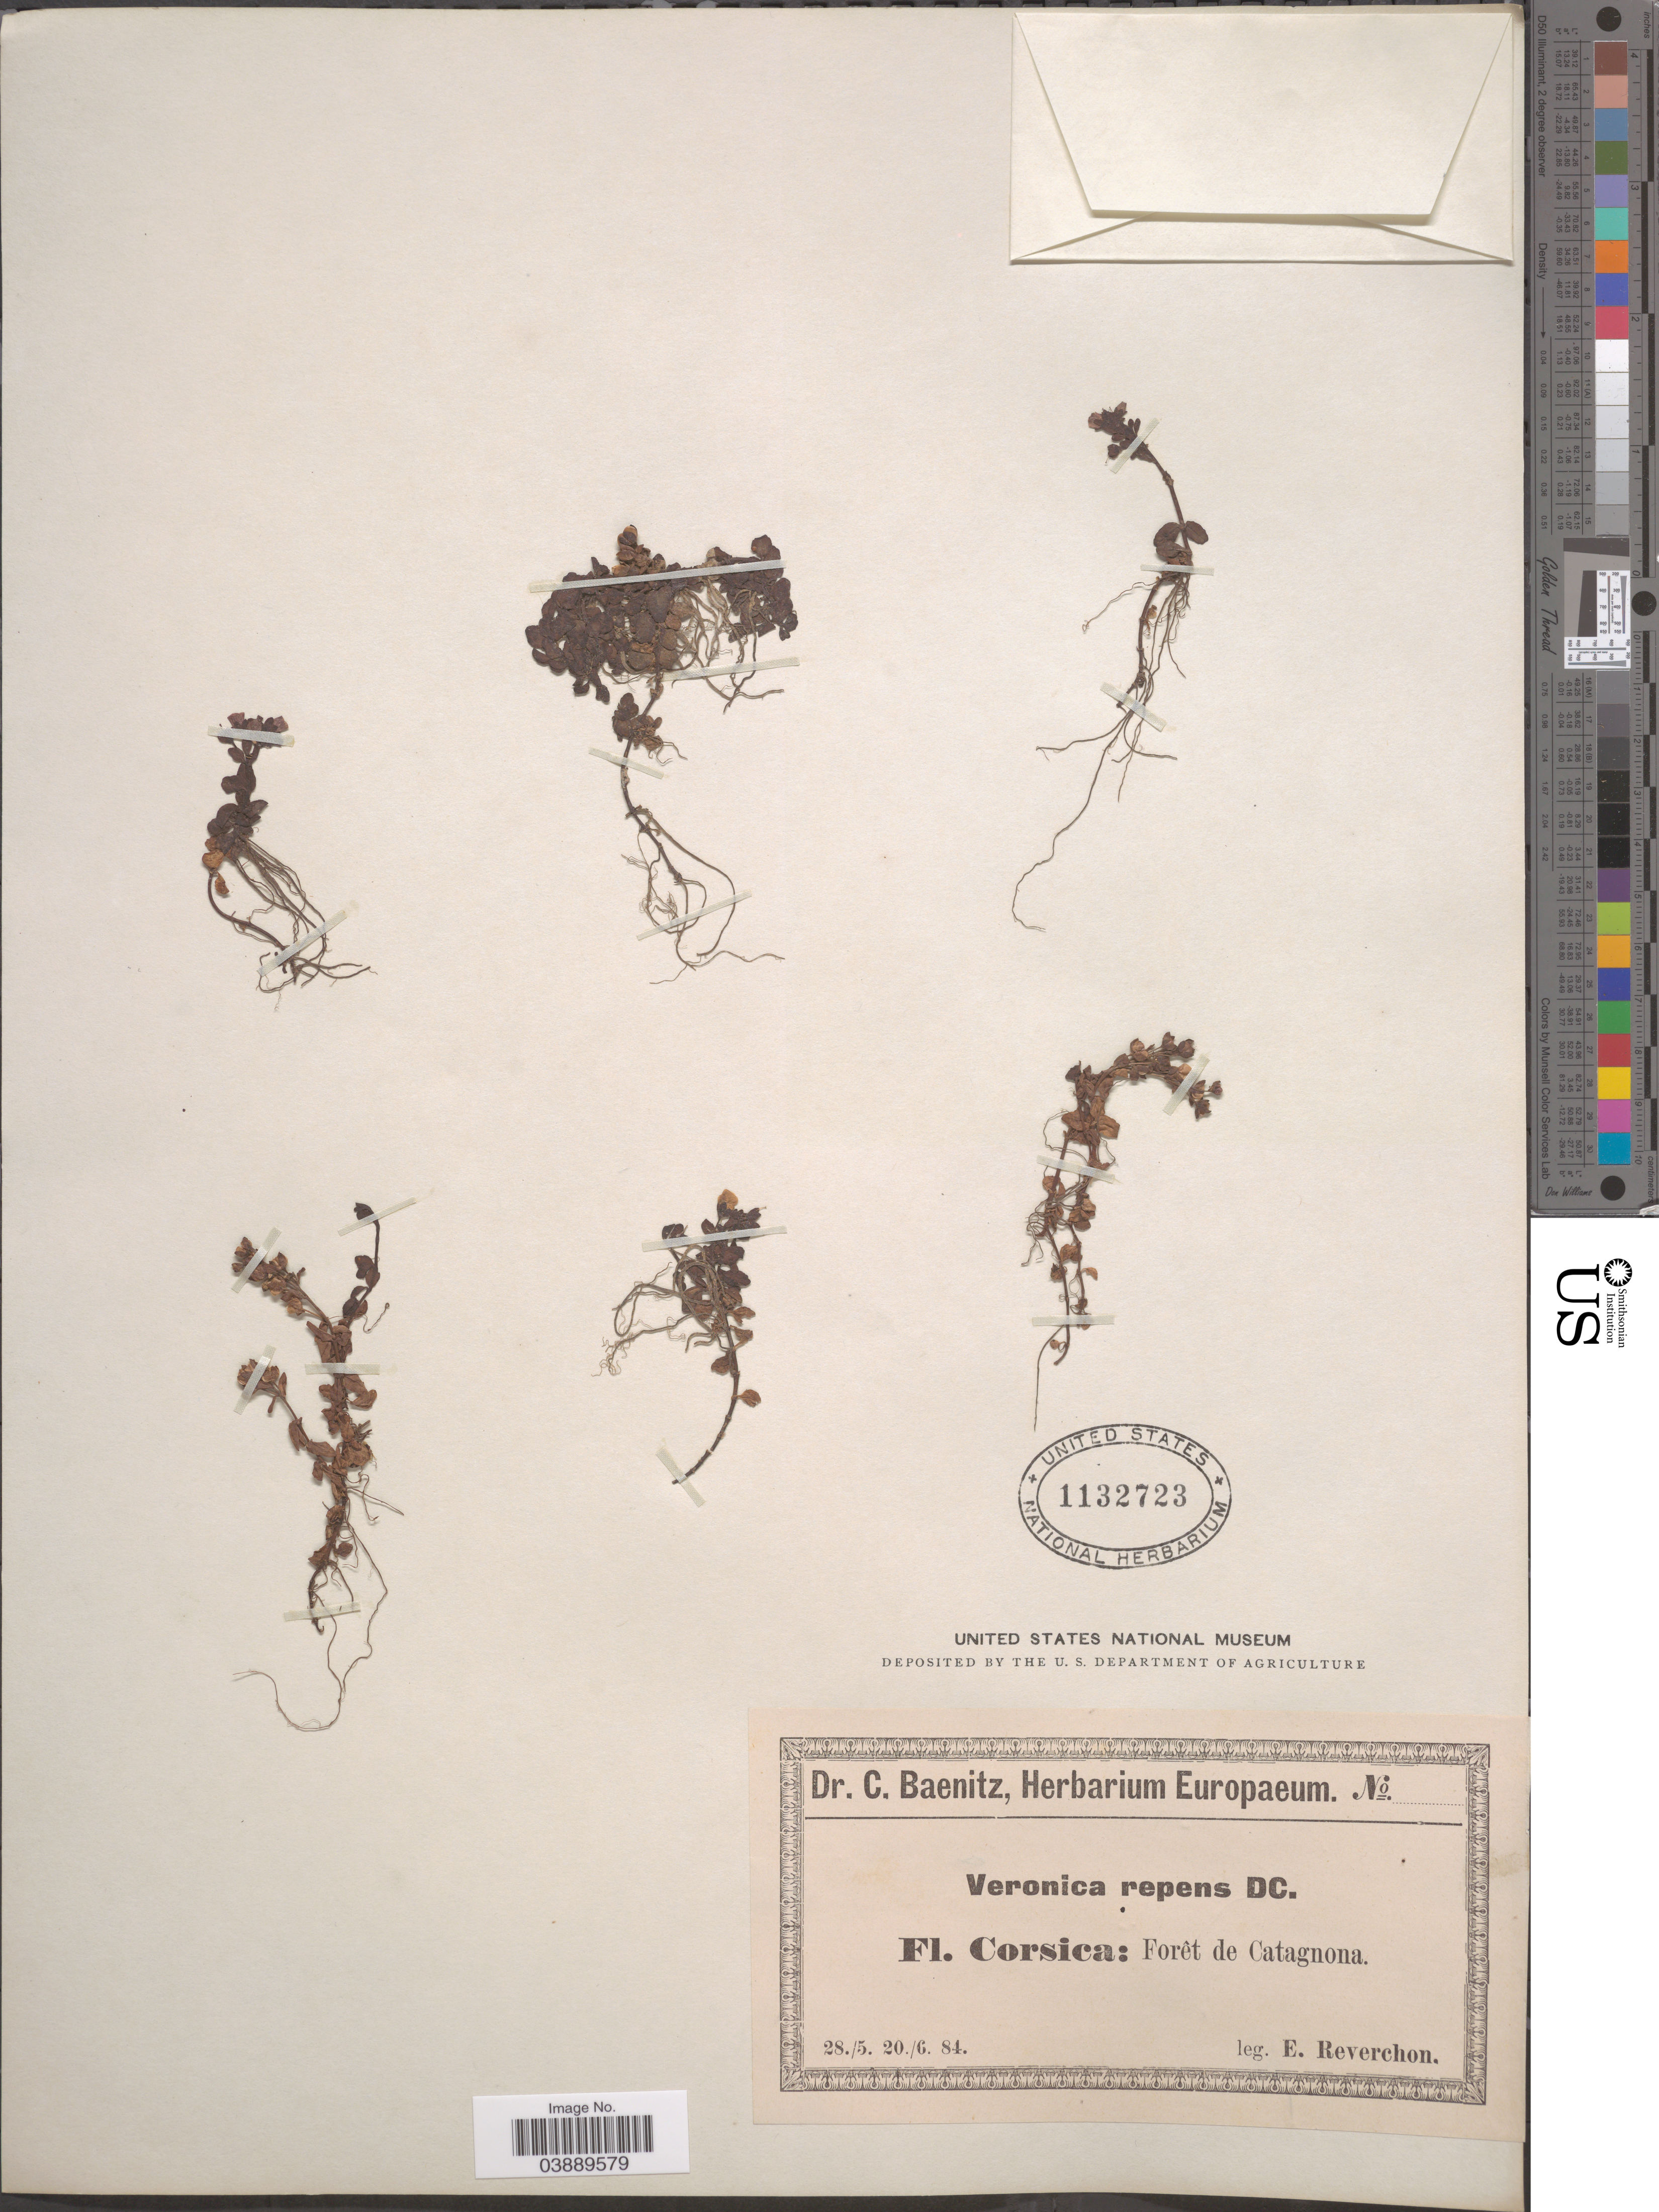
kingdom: Plantae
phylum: Tracheophyta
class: Magnoliopsida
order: Lamiales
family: Plantaginaceae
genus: Veronica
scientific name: Veronica repens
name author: Clarion ex DC.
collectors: E. Reverchon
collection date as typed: Transcribed d/m/y: 28/5/84 to 20/6/84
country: France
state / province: Corsica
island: Corse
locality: Forêt de Catagnona.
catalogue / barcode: US 1132723